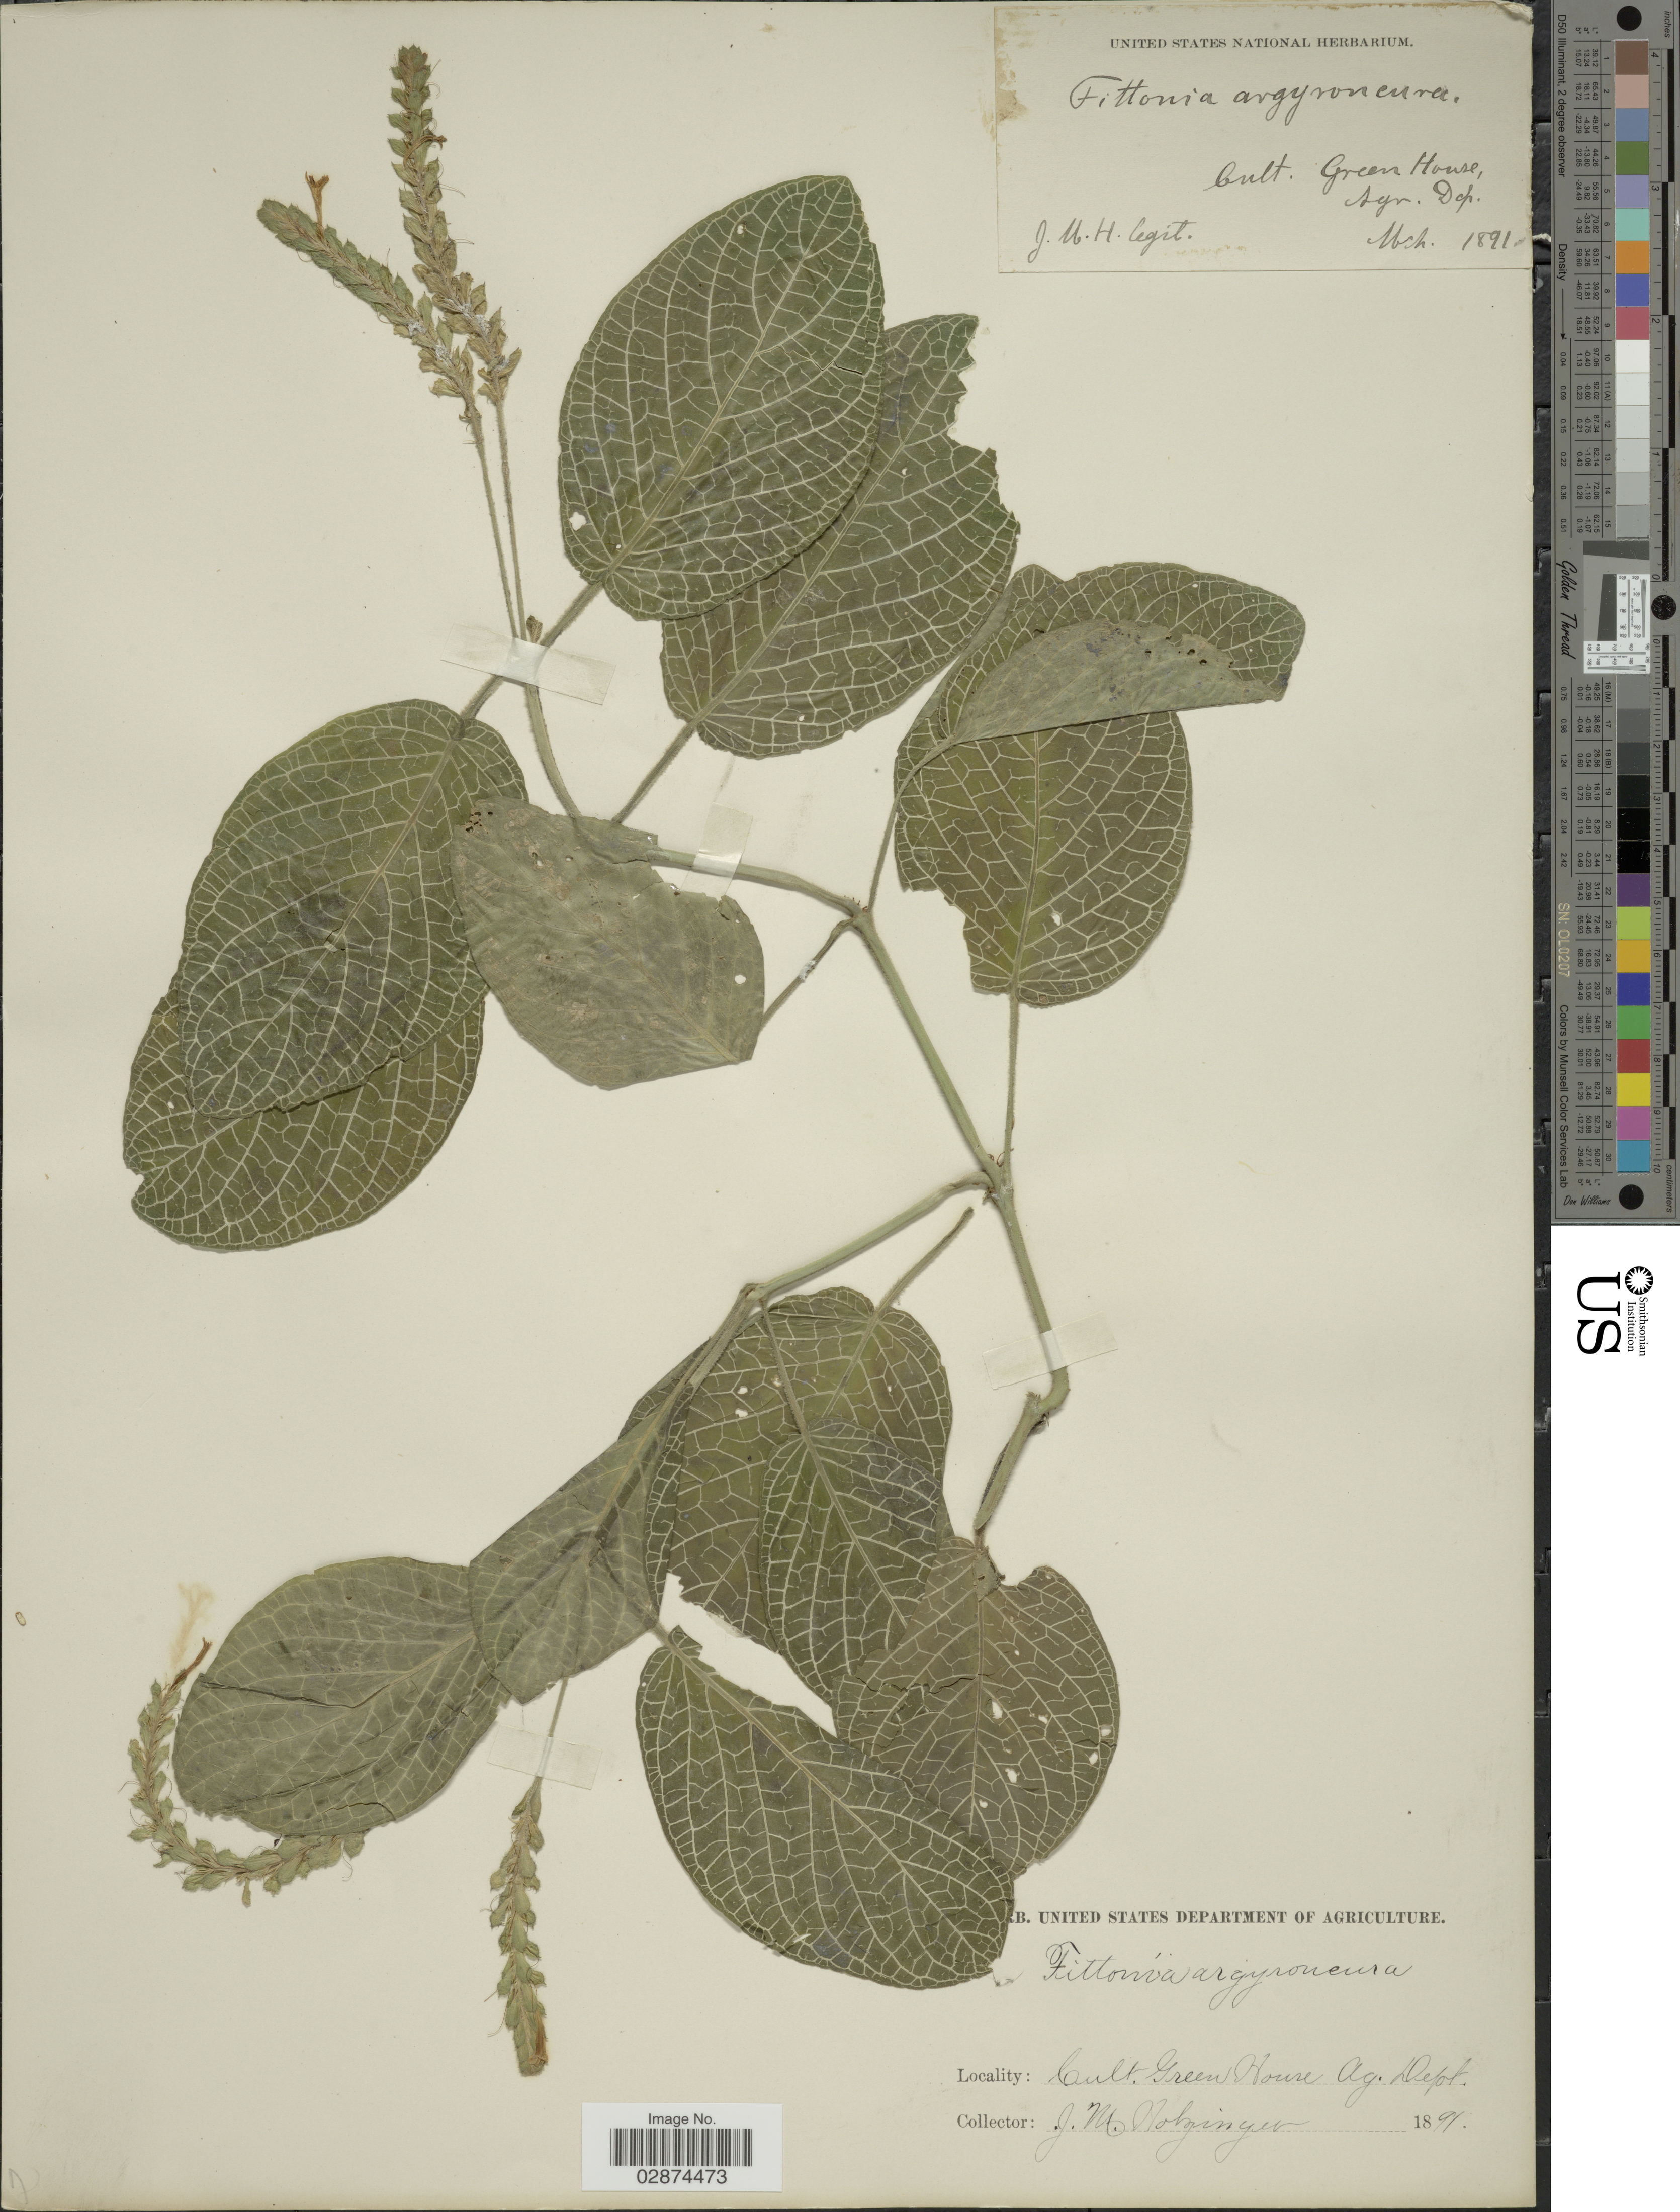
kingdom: Plantae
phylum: Tracheophyta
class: Magnoliopsida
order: Lamiales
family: Acanthaceae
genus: Fittonia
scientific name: Fittonia albivenis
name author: (Lindl. ex Veitch) Brummitt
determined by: Strong, Mark T., (BOT), Smithsonian Institution - National Museum of Natural History (UNITED STATES)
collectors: J. M. Holzinger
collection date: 1891-03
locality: Cult. Green House, Agr Dep.